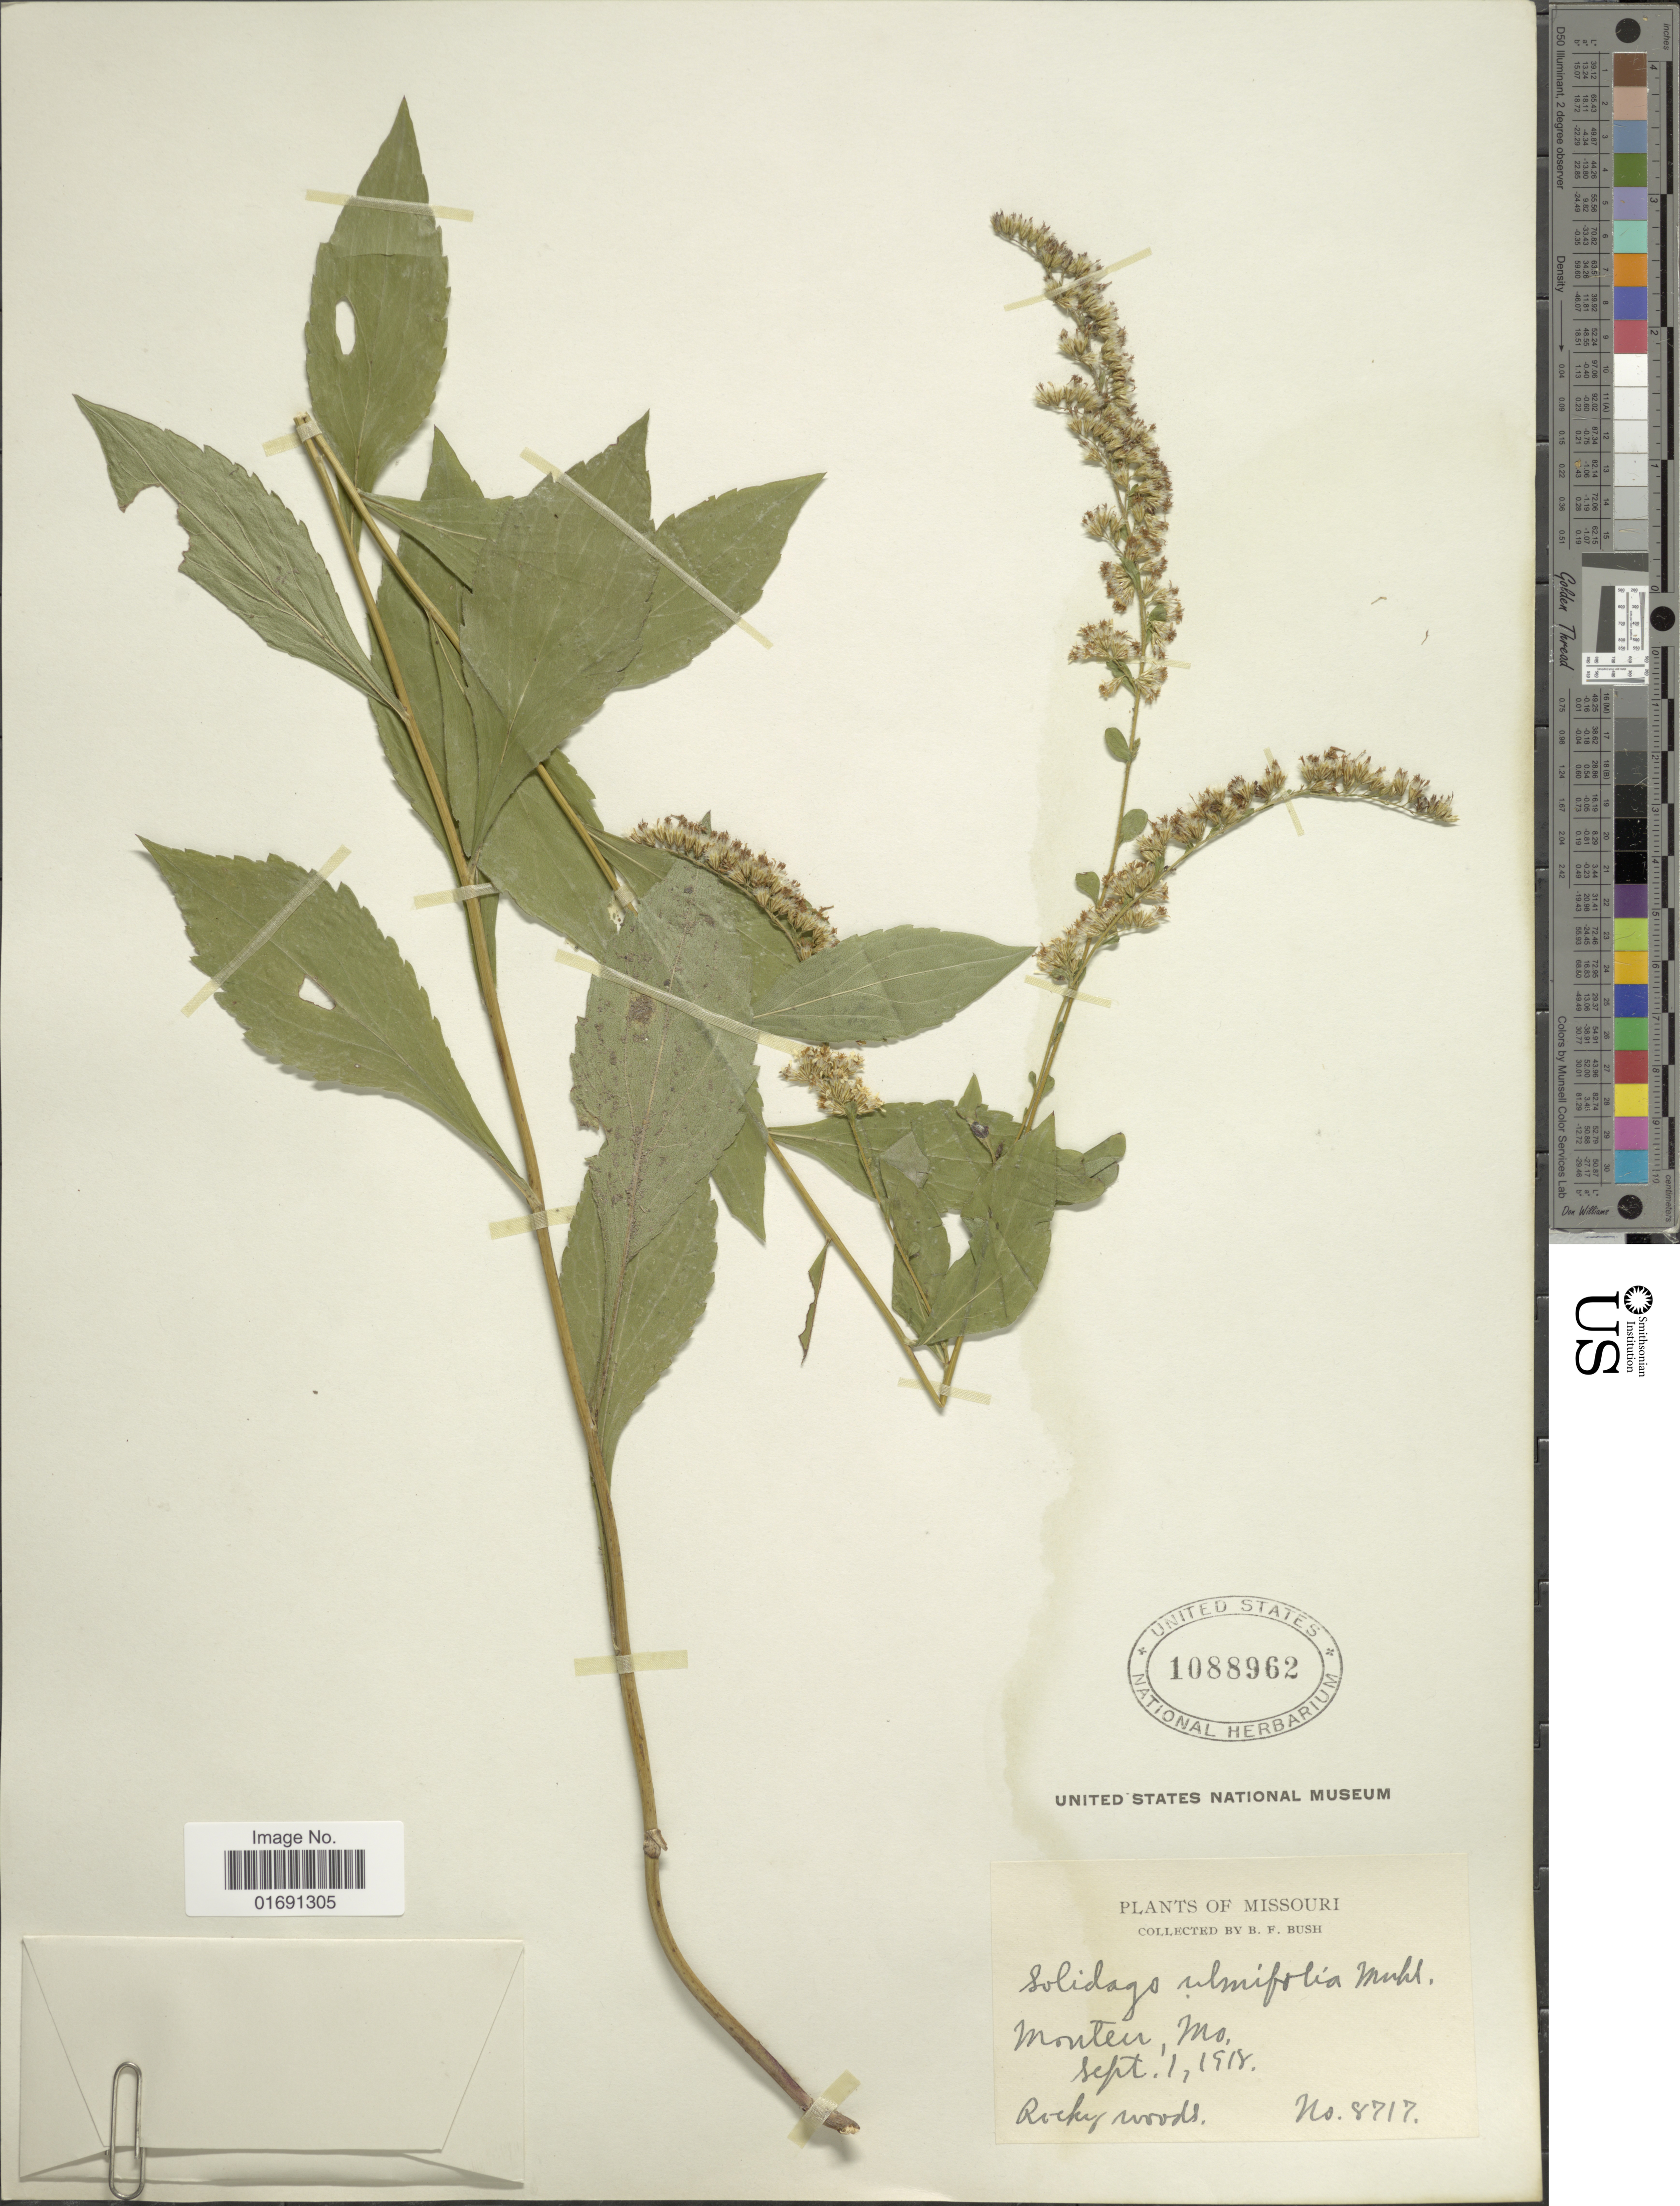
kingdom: Plantae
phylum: Tracheophyta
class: Magnoliopsida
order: Asterales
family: Asteraceae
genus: Solidago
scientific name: Solidago ulmifolia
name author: Muhl. ex Willd.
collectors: B. F. Bush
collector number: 8717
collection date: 1918-09-01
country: United States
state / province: Missouri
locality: Monteir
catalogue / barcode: US 1088962